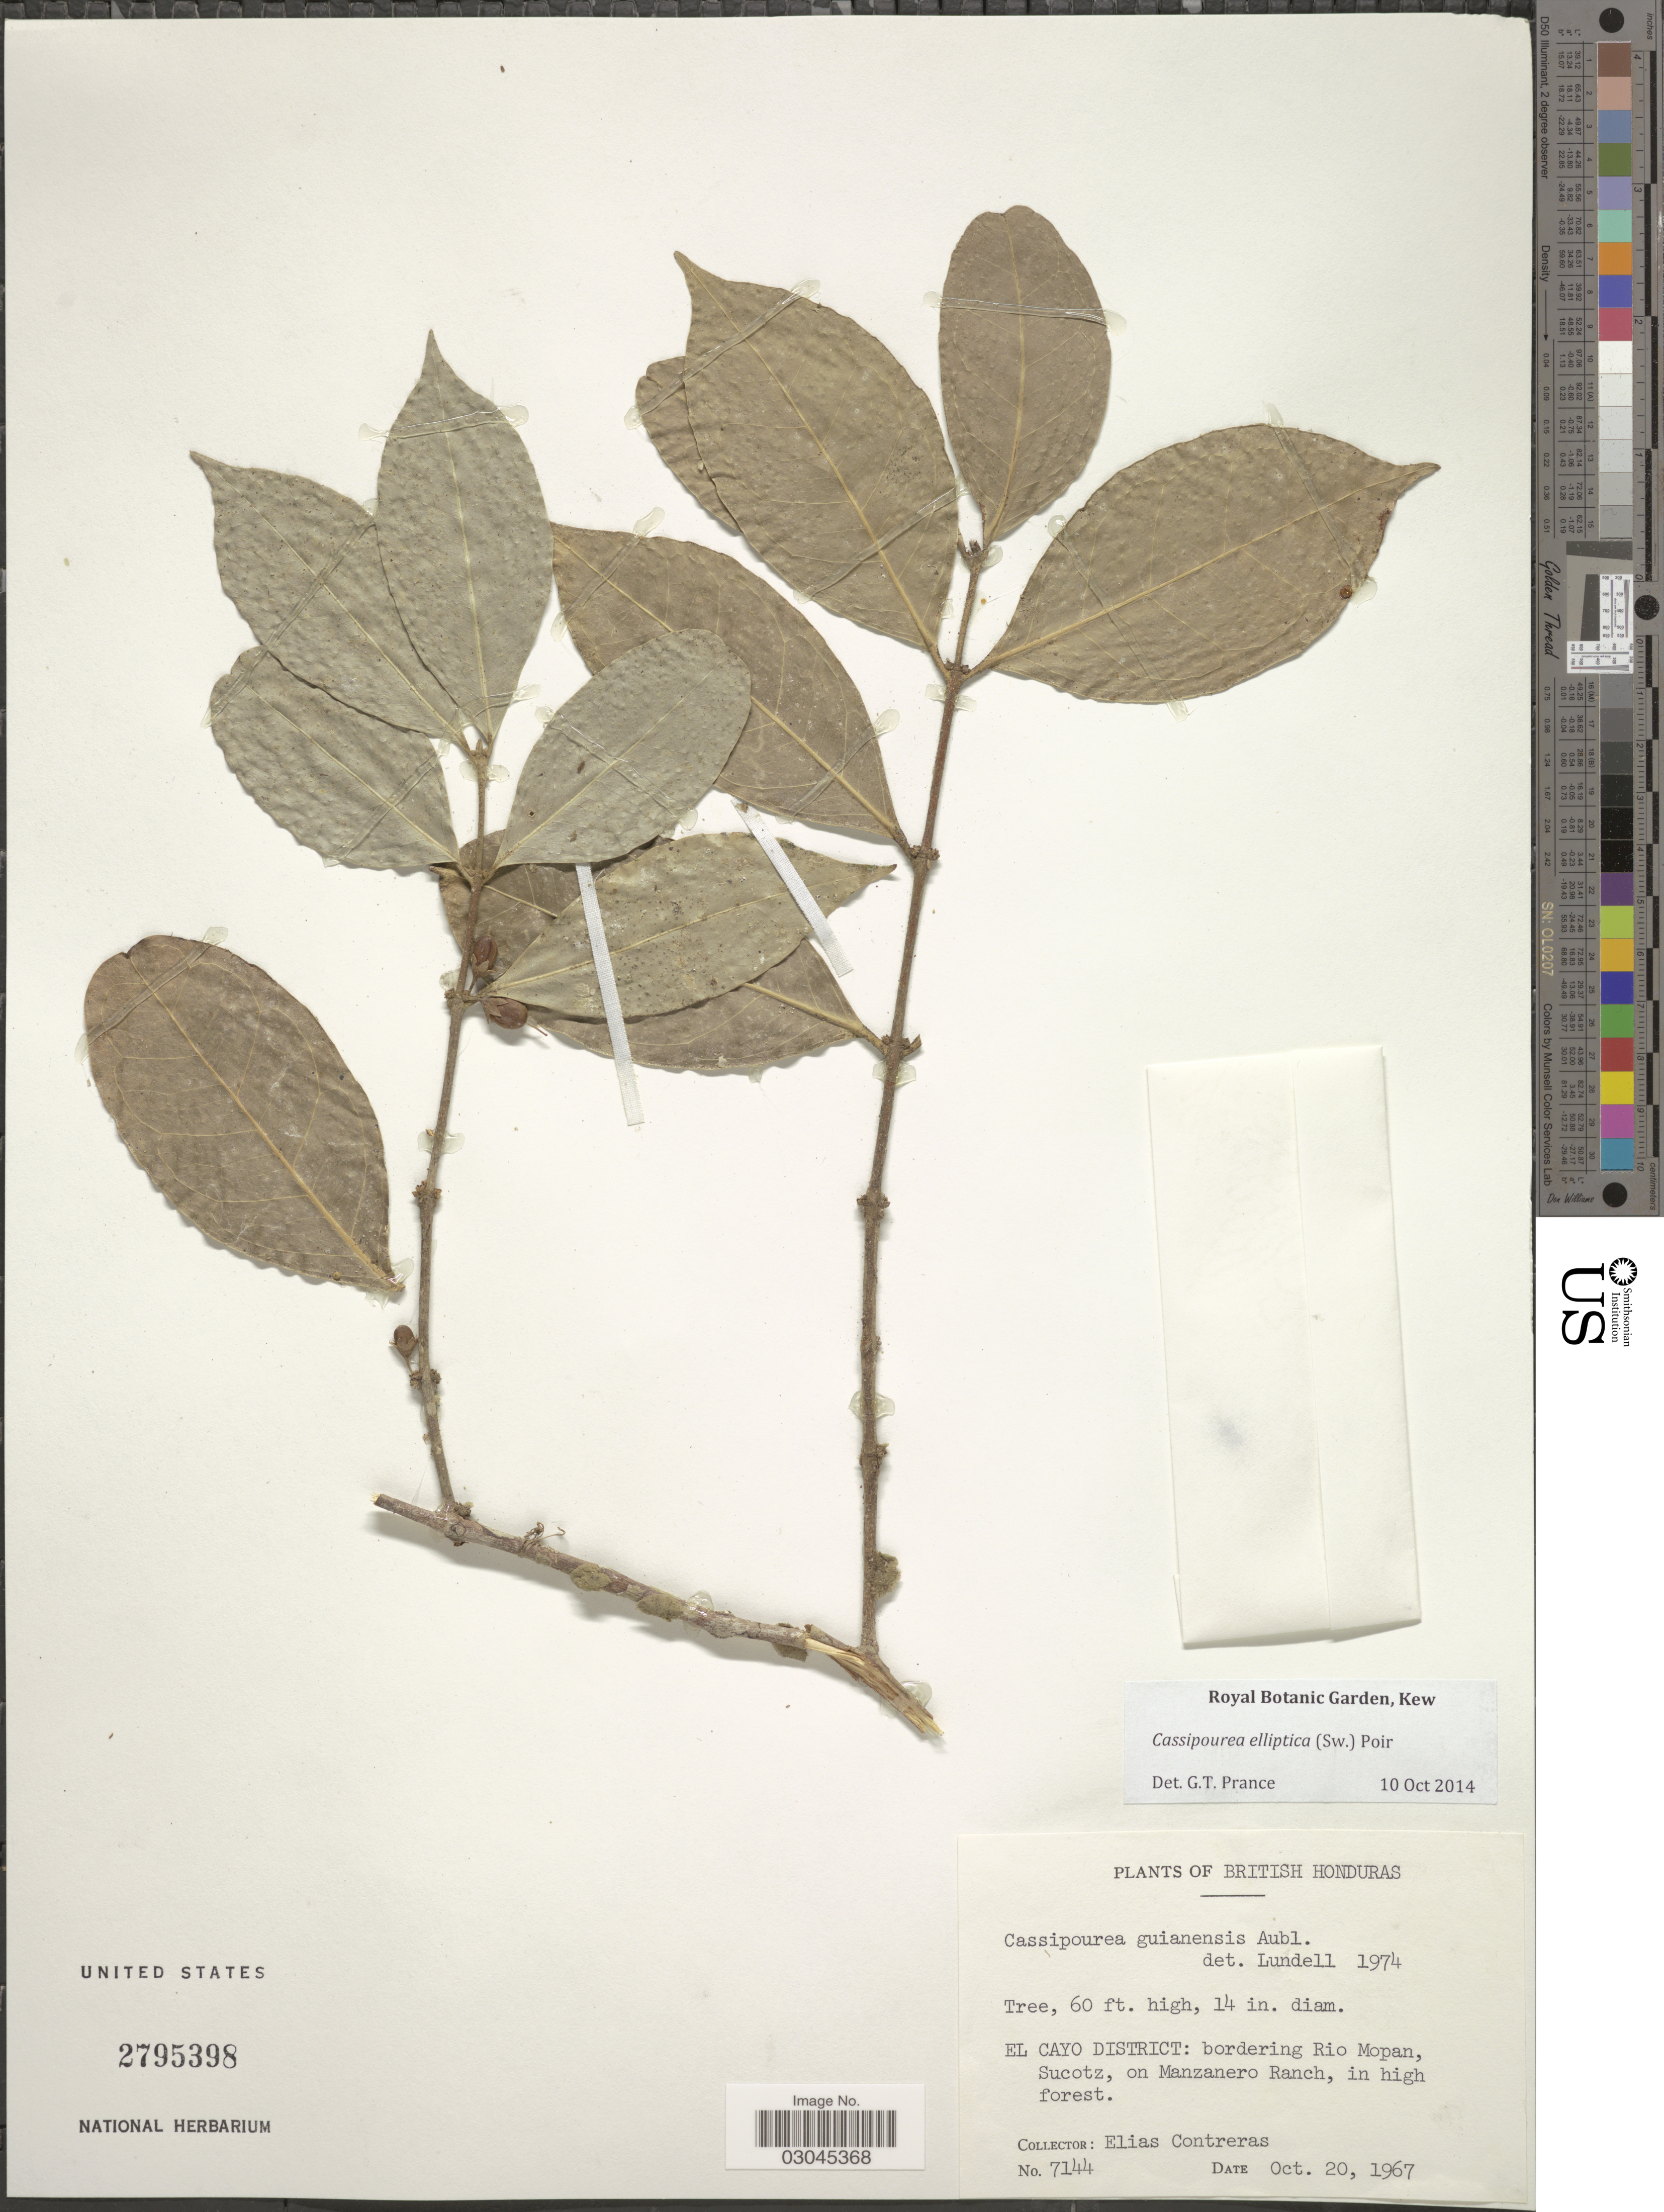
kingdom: Plantae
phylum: Tracheophyta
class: Magnoliopsida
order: Malpighiales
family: Rhizophoraceae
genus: Cassipourea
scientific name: Cassipourea elliptica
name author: (Sw.) Poir.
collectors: E. Contreras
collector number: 7144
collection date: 1967-10-20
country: Belize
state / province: Cayo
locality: British Honduras. El Cayo District: bordering Rio Mopan, Sucotz, on Manzanero Ranch.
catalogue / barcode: US 2795398